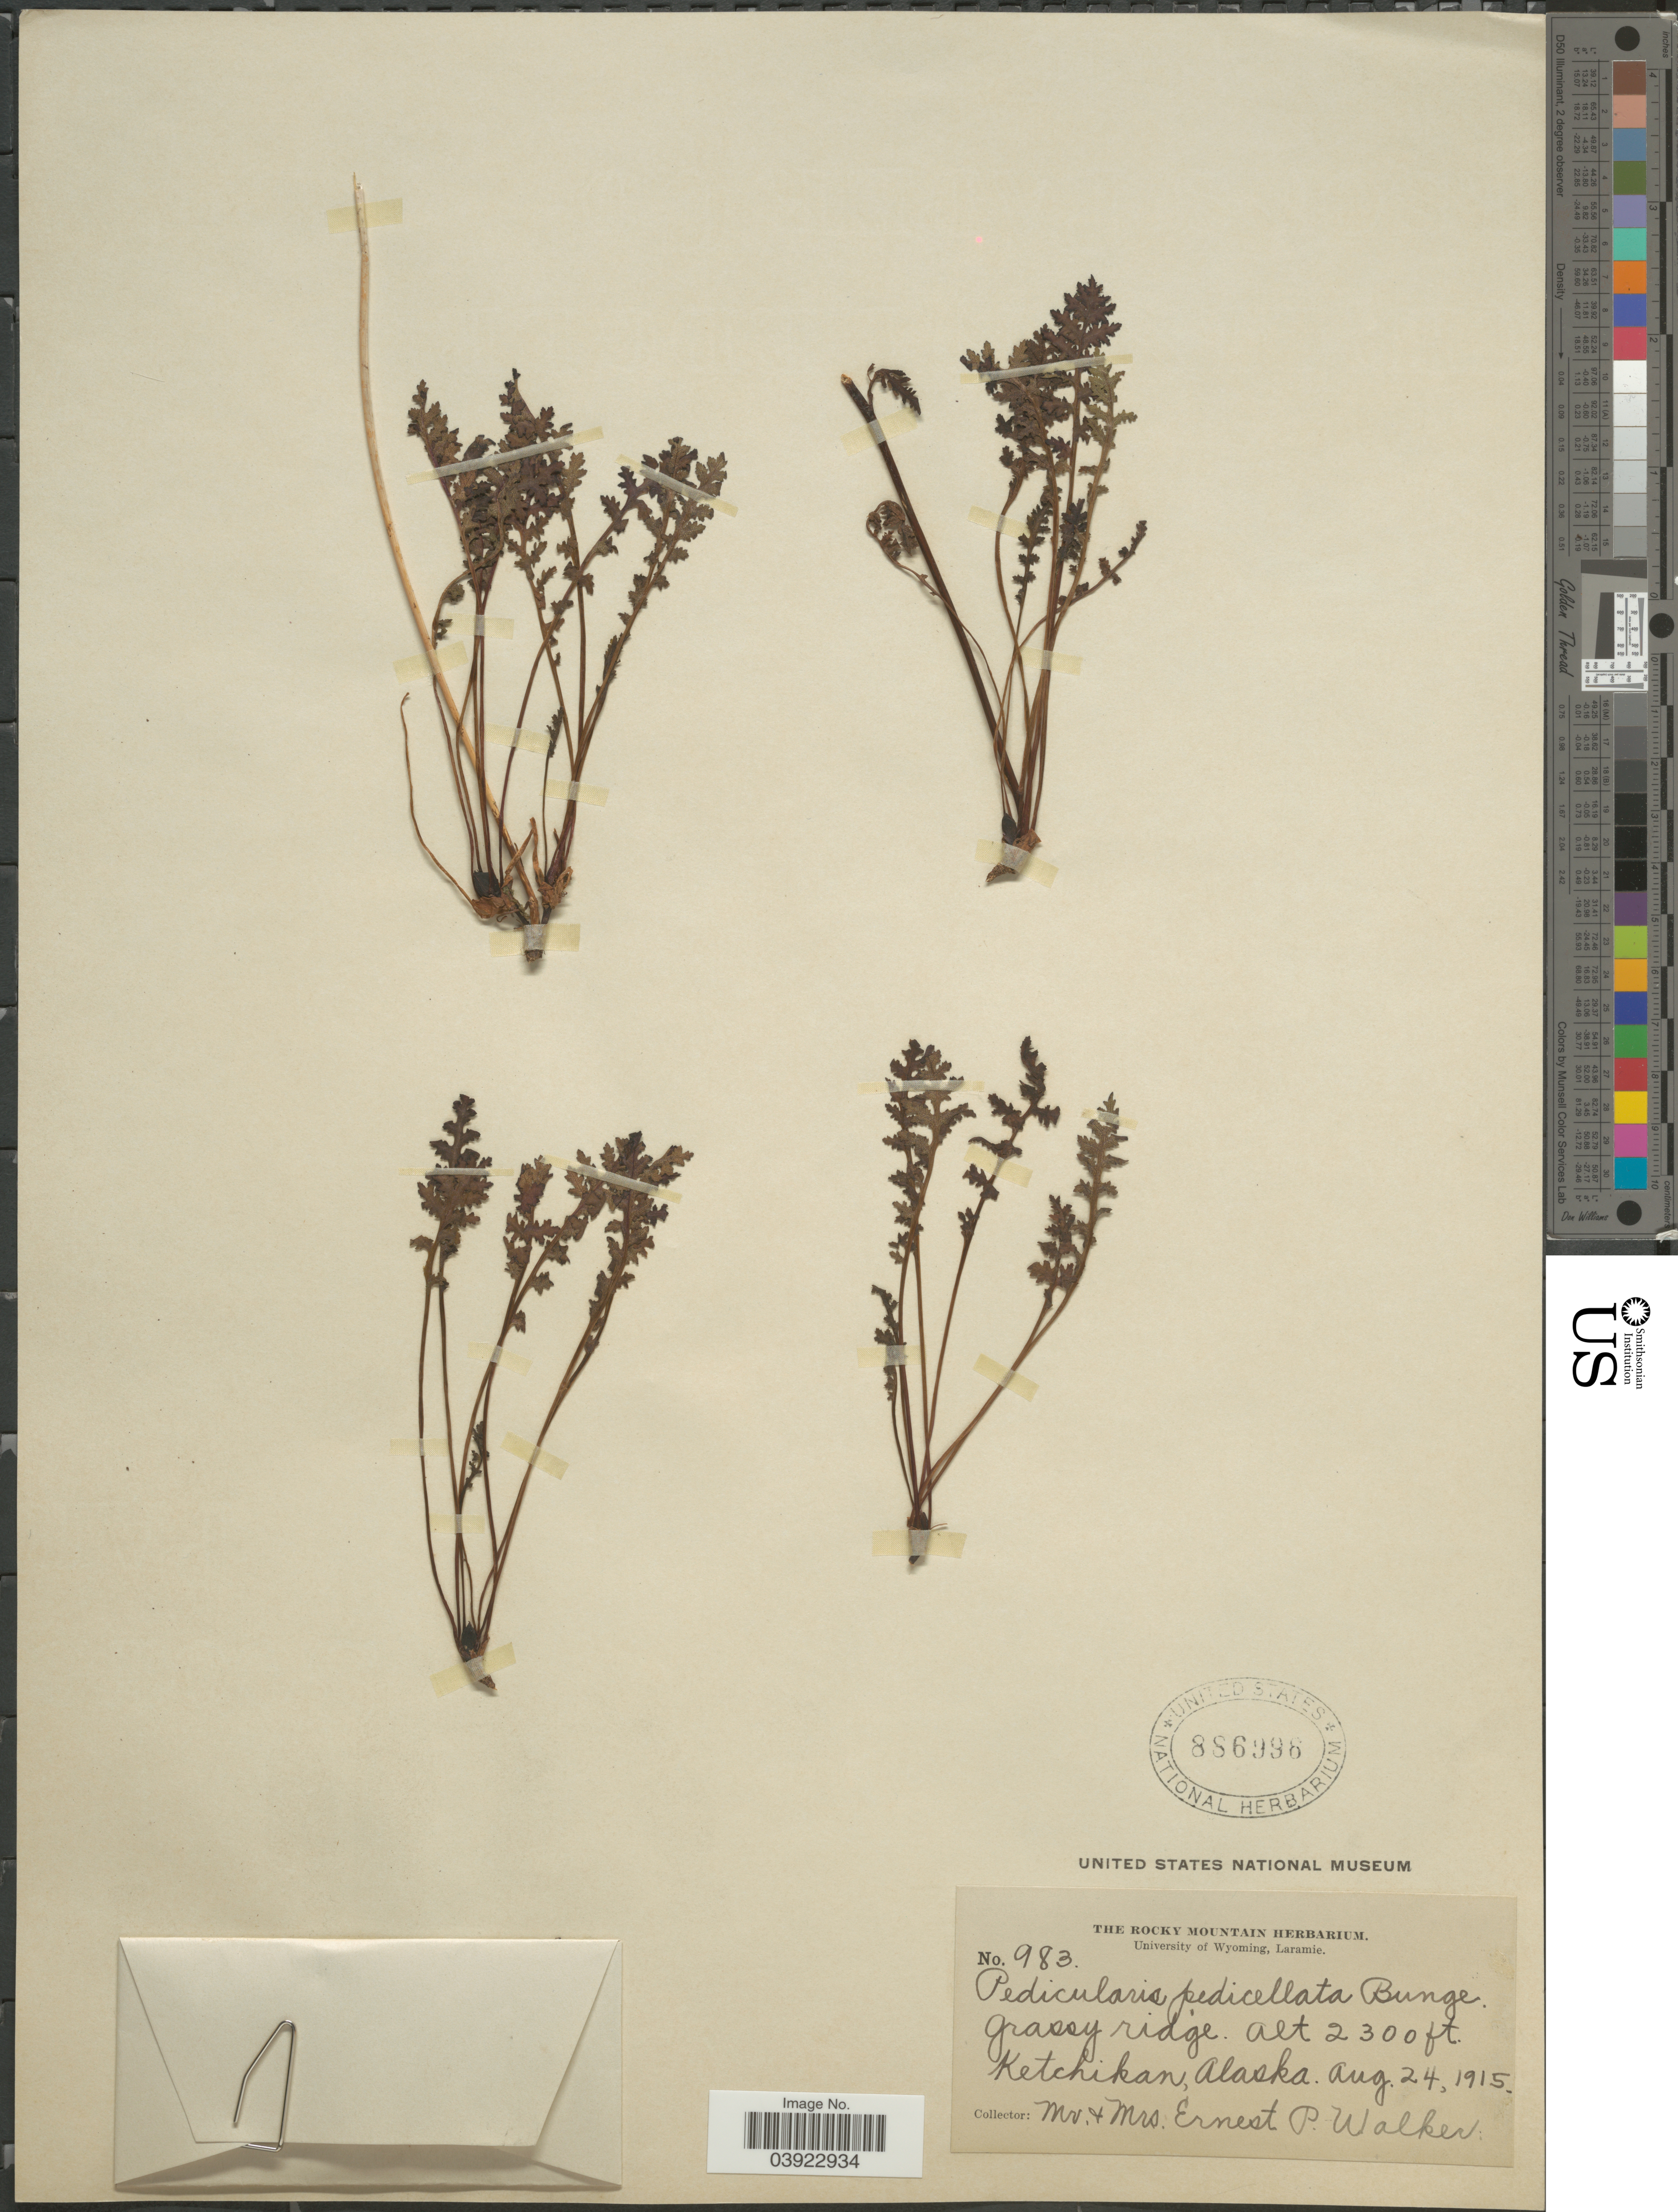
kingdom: Plantae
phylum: Tracheophyta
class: Magnoliopsida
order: Lamiales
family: Orobanchaceae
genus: Pedicularis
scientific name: Pedicularis ornithorhyncha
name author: Benth.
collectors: E. P. Walker & E. Walker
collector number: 983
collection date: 1915-08-24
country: United States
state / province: Alaska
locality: Ketchikan.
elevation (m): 701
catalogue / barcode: US 886998